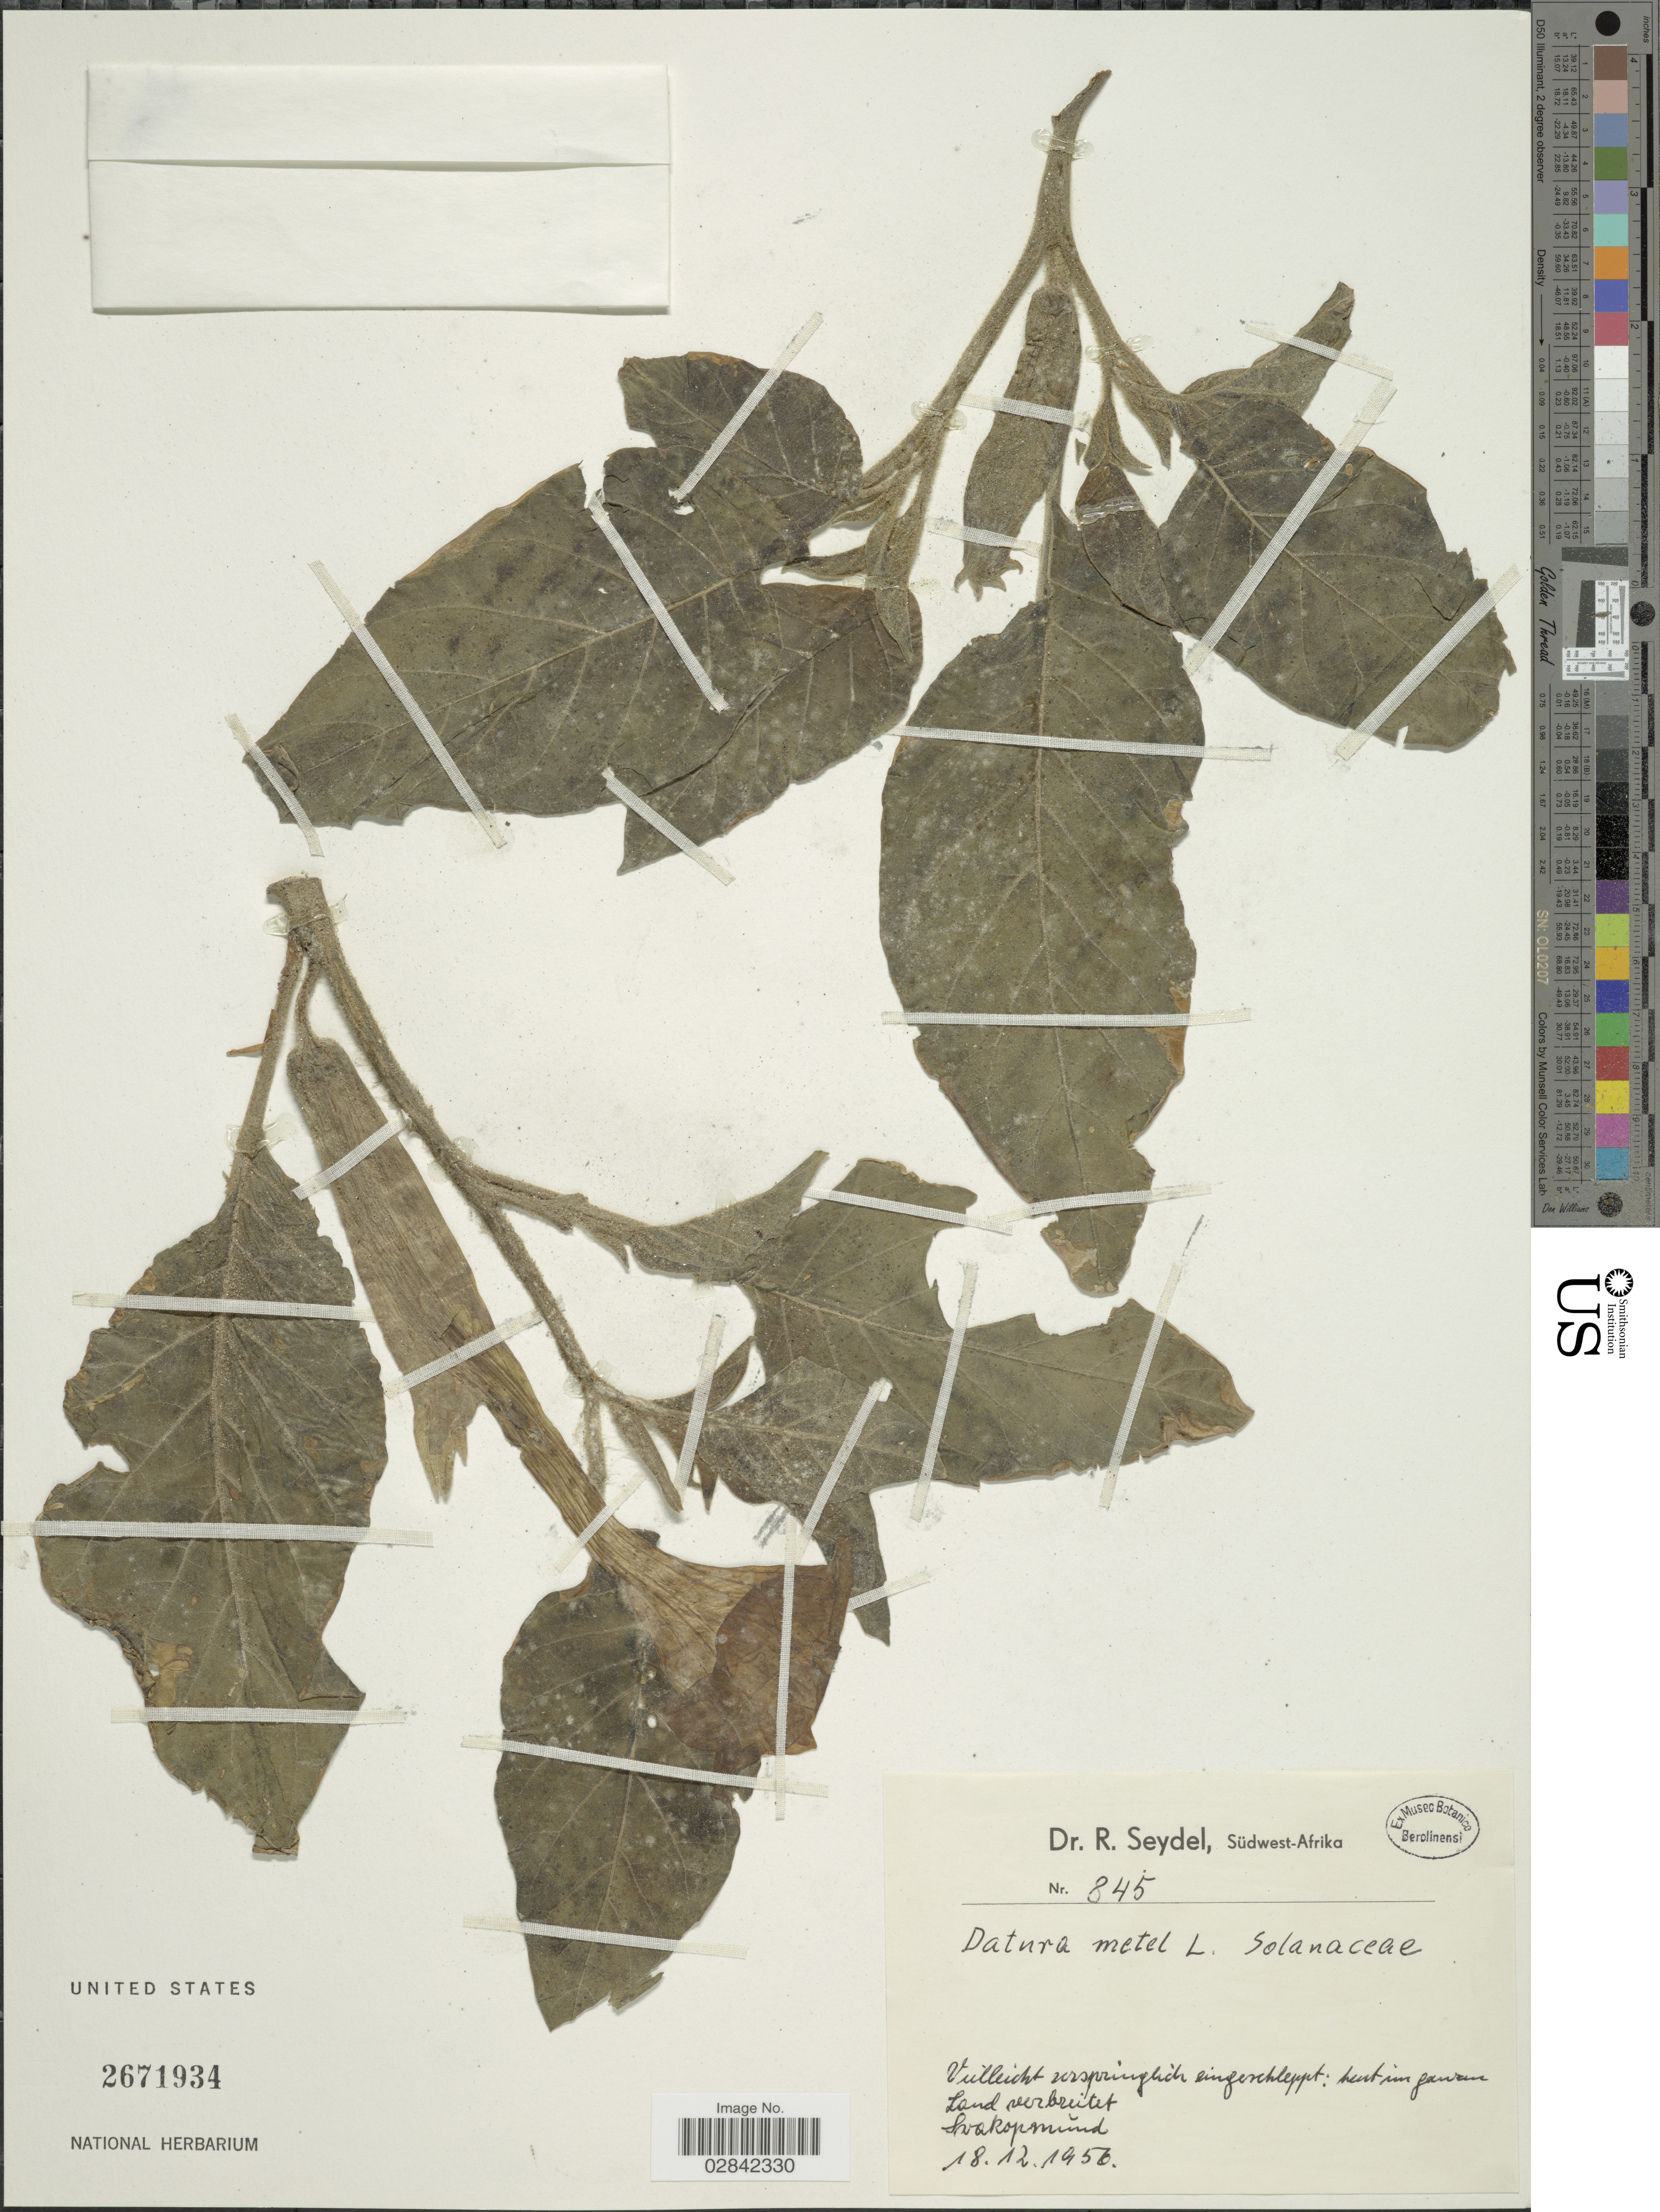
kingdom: Plantae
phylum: Tracheophyta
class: Magnoliopsida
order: Solanales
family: Solanaceae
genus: Datura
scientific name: Datura metel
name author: L.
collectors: R. Seydel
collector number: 845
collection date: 1956-12-18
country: Namibia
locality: Svakopmund.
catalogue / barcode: US 2671934